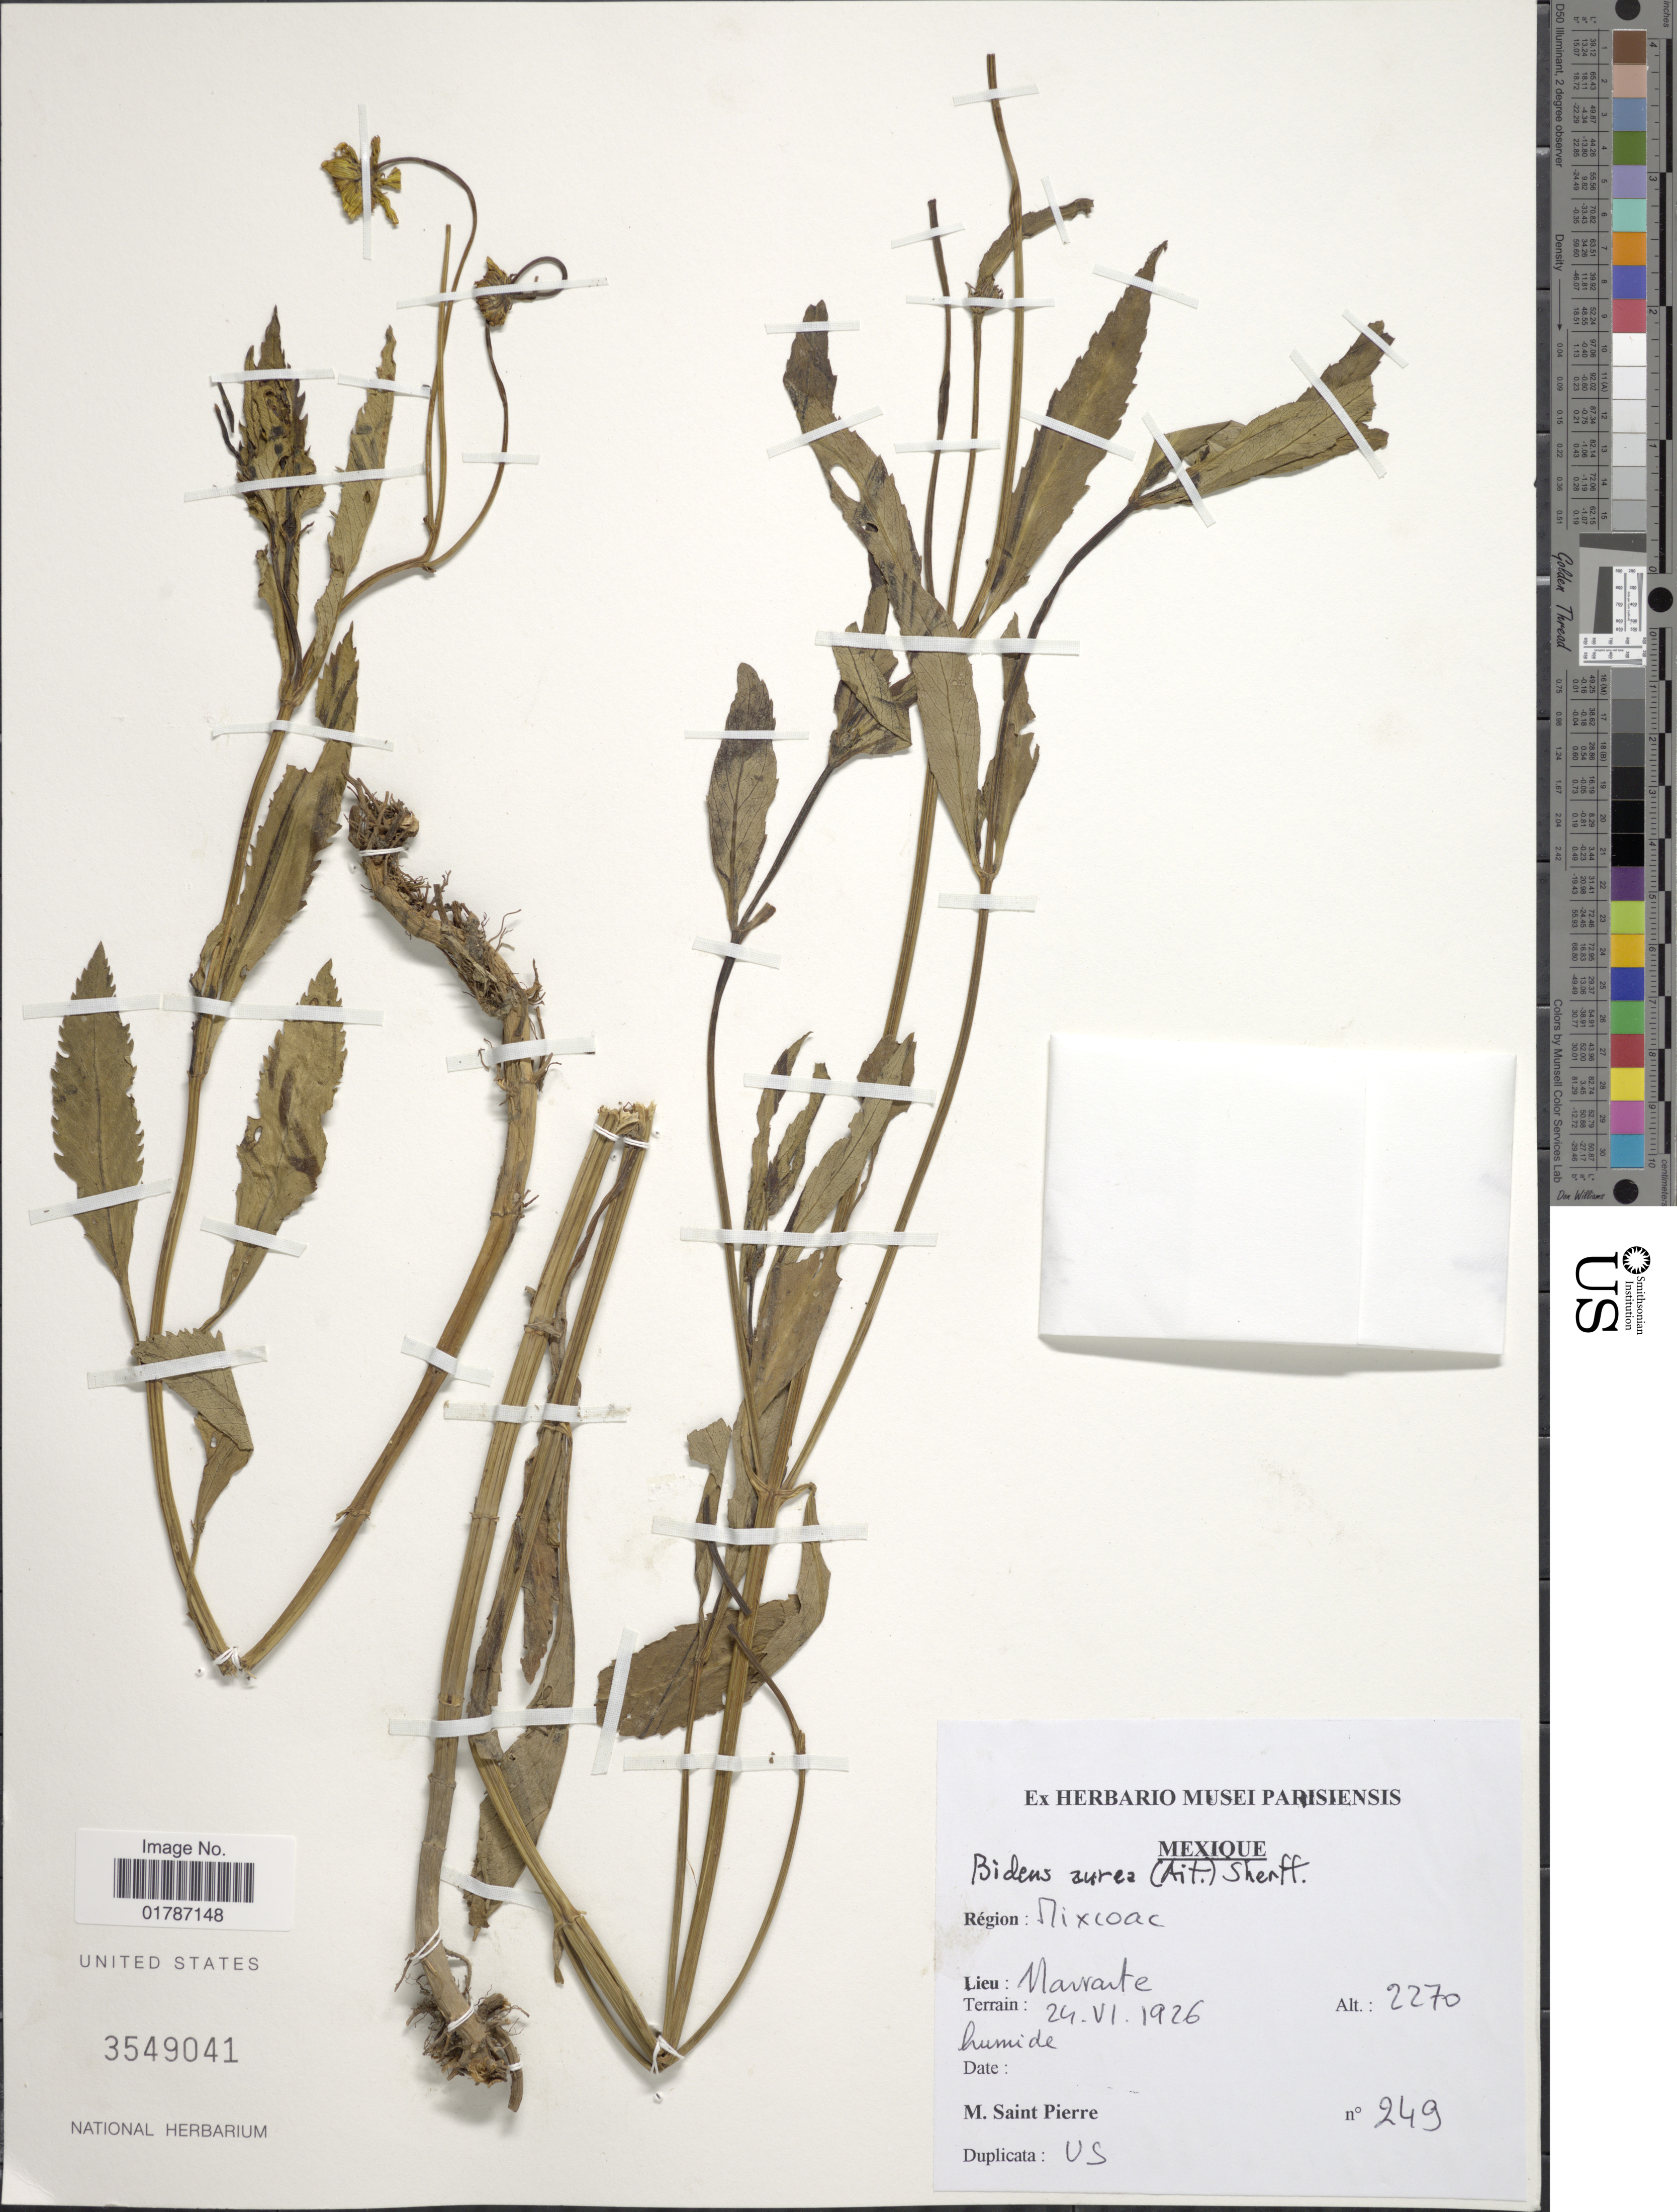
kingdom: Plantae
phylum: Tracheophyta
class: Magnoliopsida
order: Asterales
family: Asteraceae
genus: Bidens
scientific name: Bidens aurea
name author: (Aiton) Sherff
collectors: M. Saint-Pierre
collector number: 249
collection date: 1926-06-24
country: Mexico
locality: Region: Mixcoac, Lieu: Marvarte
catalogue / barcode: US 3549041